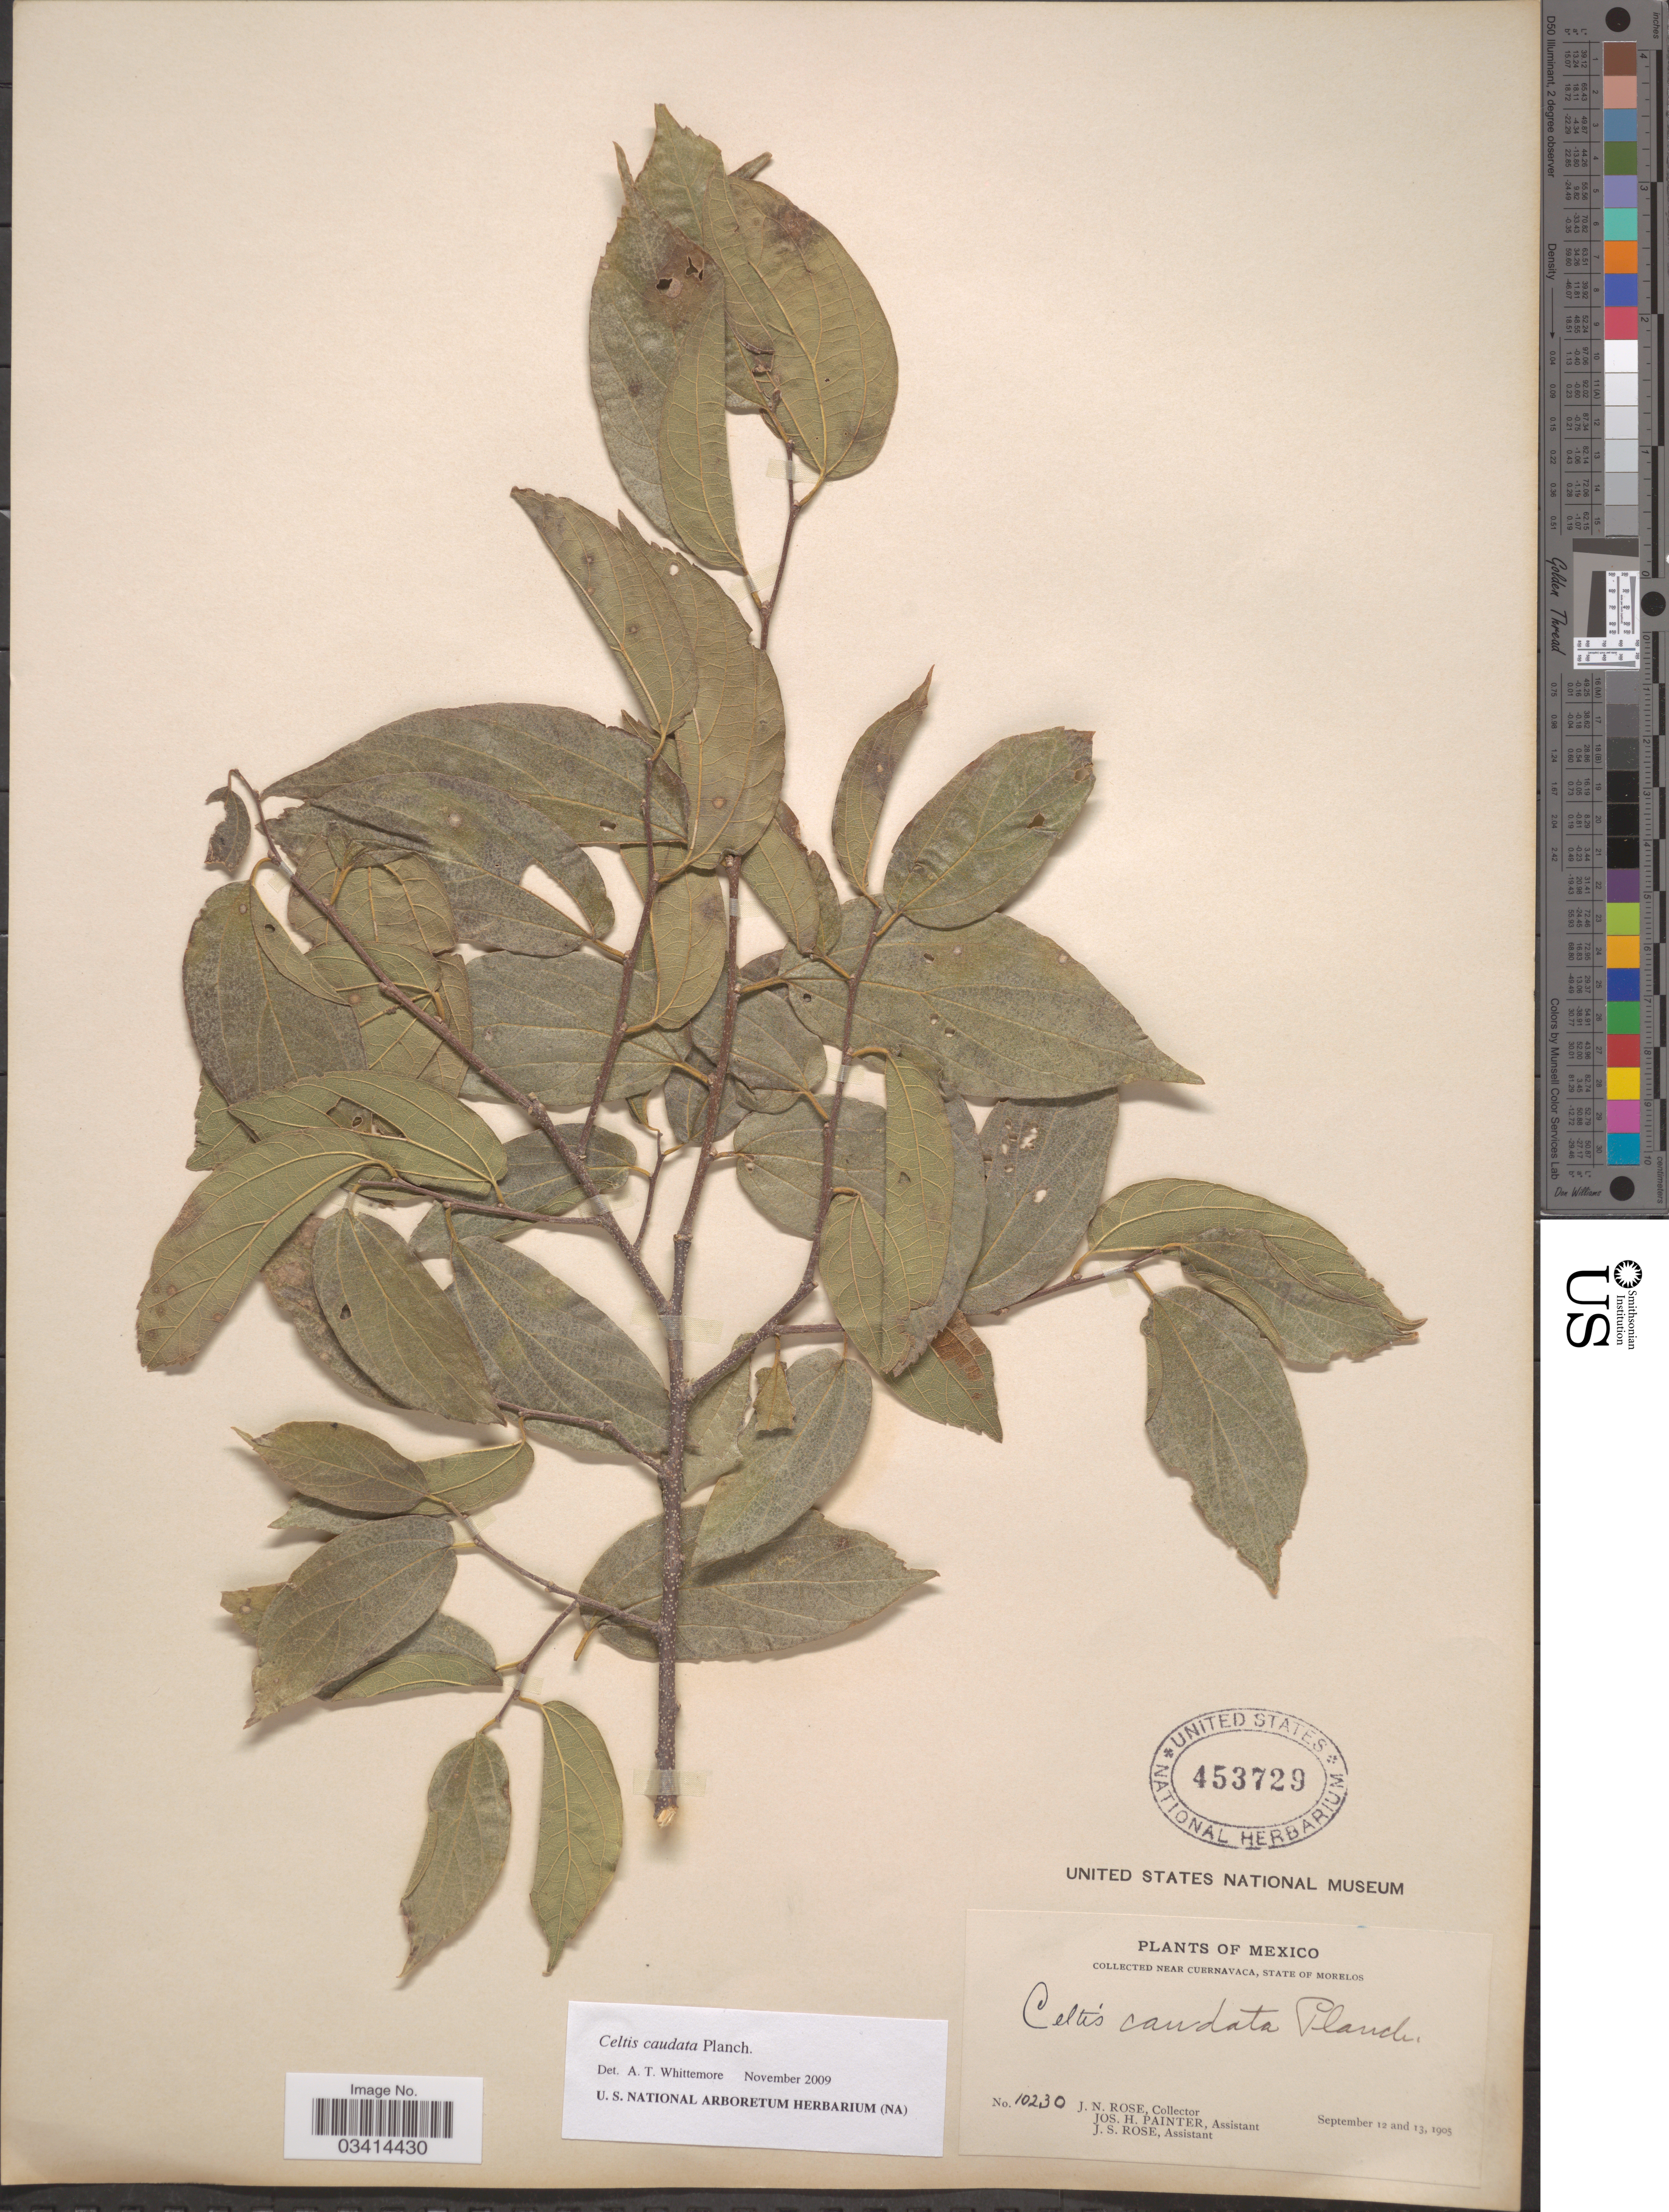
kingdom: Plantae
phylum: Tracheophyta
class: Magnoliopsida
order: Rosales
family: Cannabaceae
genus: Celtis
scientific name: Celtis caudata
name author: Planch.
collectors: J. N. Rose, J. H. Painter & J. S. Rose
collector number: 10230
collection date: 1905-09-12/1905-09-13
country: Mexico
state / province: Morelos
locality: Near Cuernavaca.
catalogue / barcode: US 453729